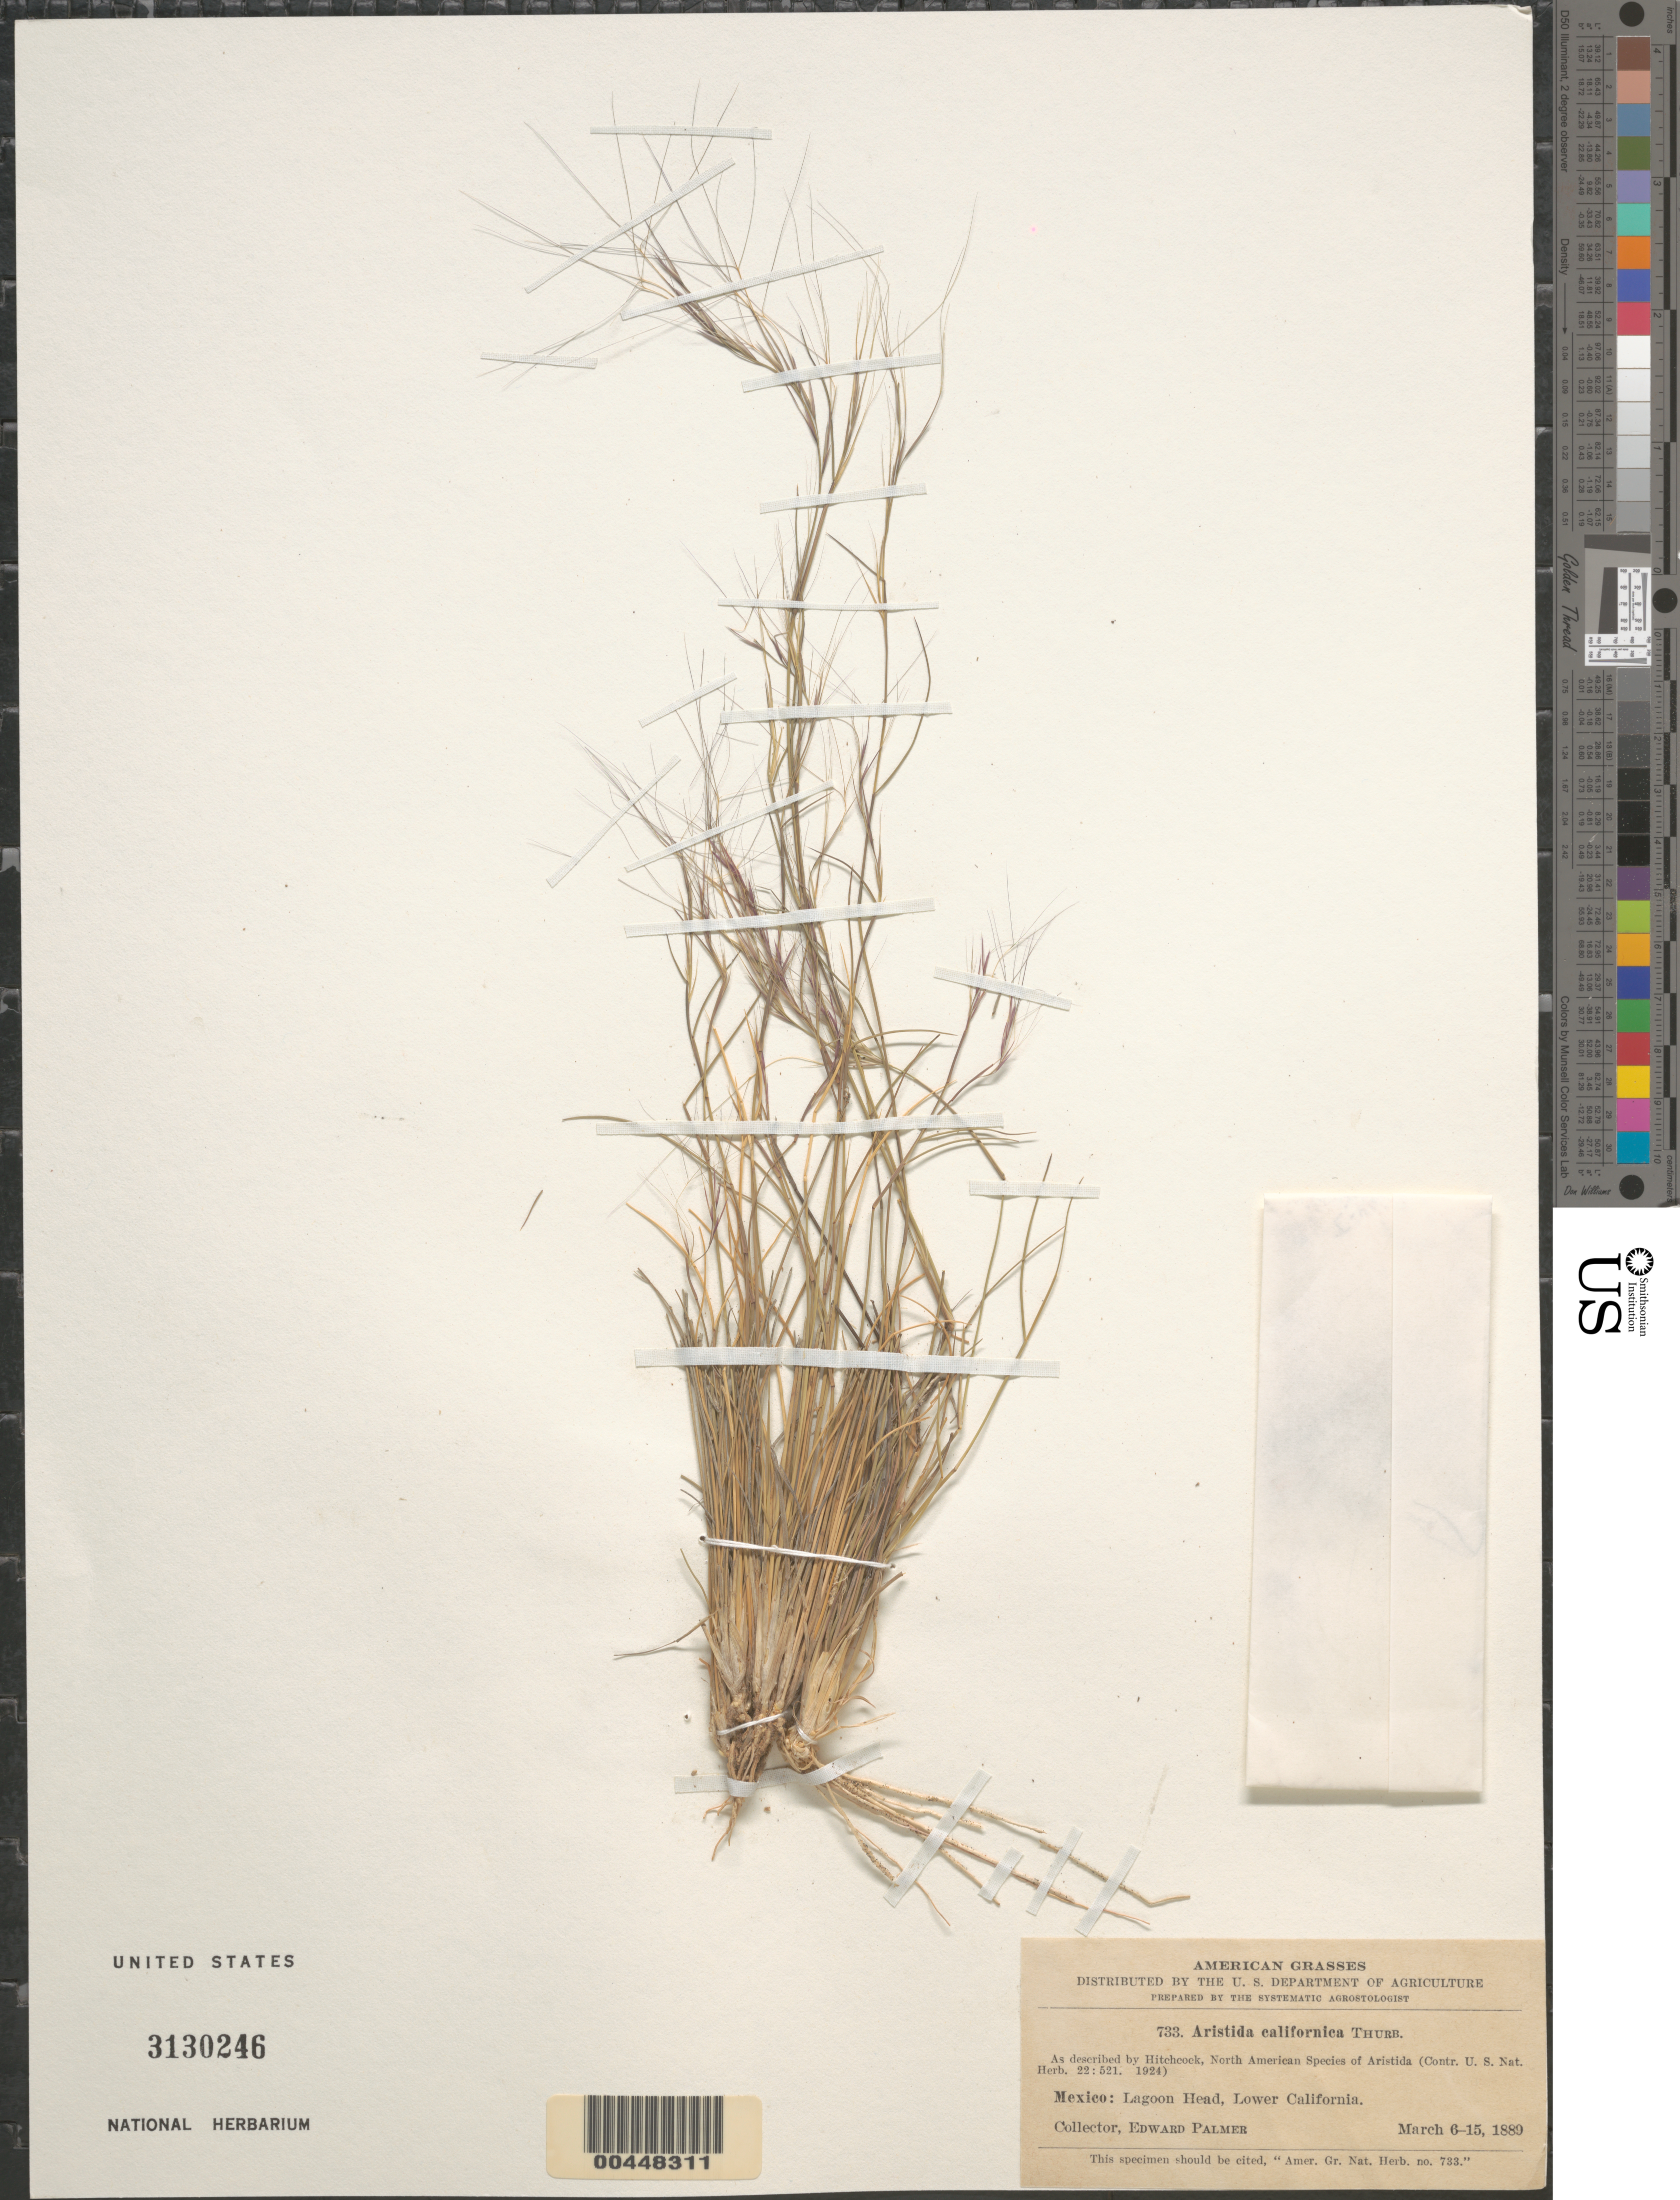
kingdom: Plantae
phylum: Tracheophyta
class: Liliopsida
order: Poales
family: Poaceae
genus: Aristida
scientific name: Aristida californica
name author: Thurb. in S. Watson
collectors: E. Palmer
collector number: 733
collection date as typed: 6 Mar 1889 to 15 Mar 1889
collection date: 1889-03-06/1889-03-15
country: Mexico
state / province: Baja California Norte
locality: Lagoon Head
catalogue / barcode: US 3130246